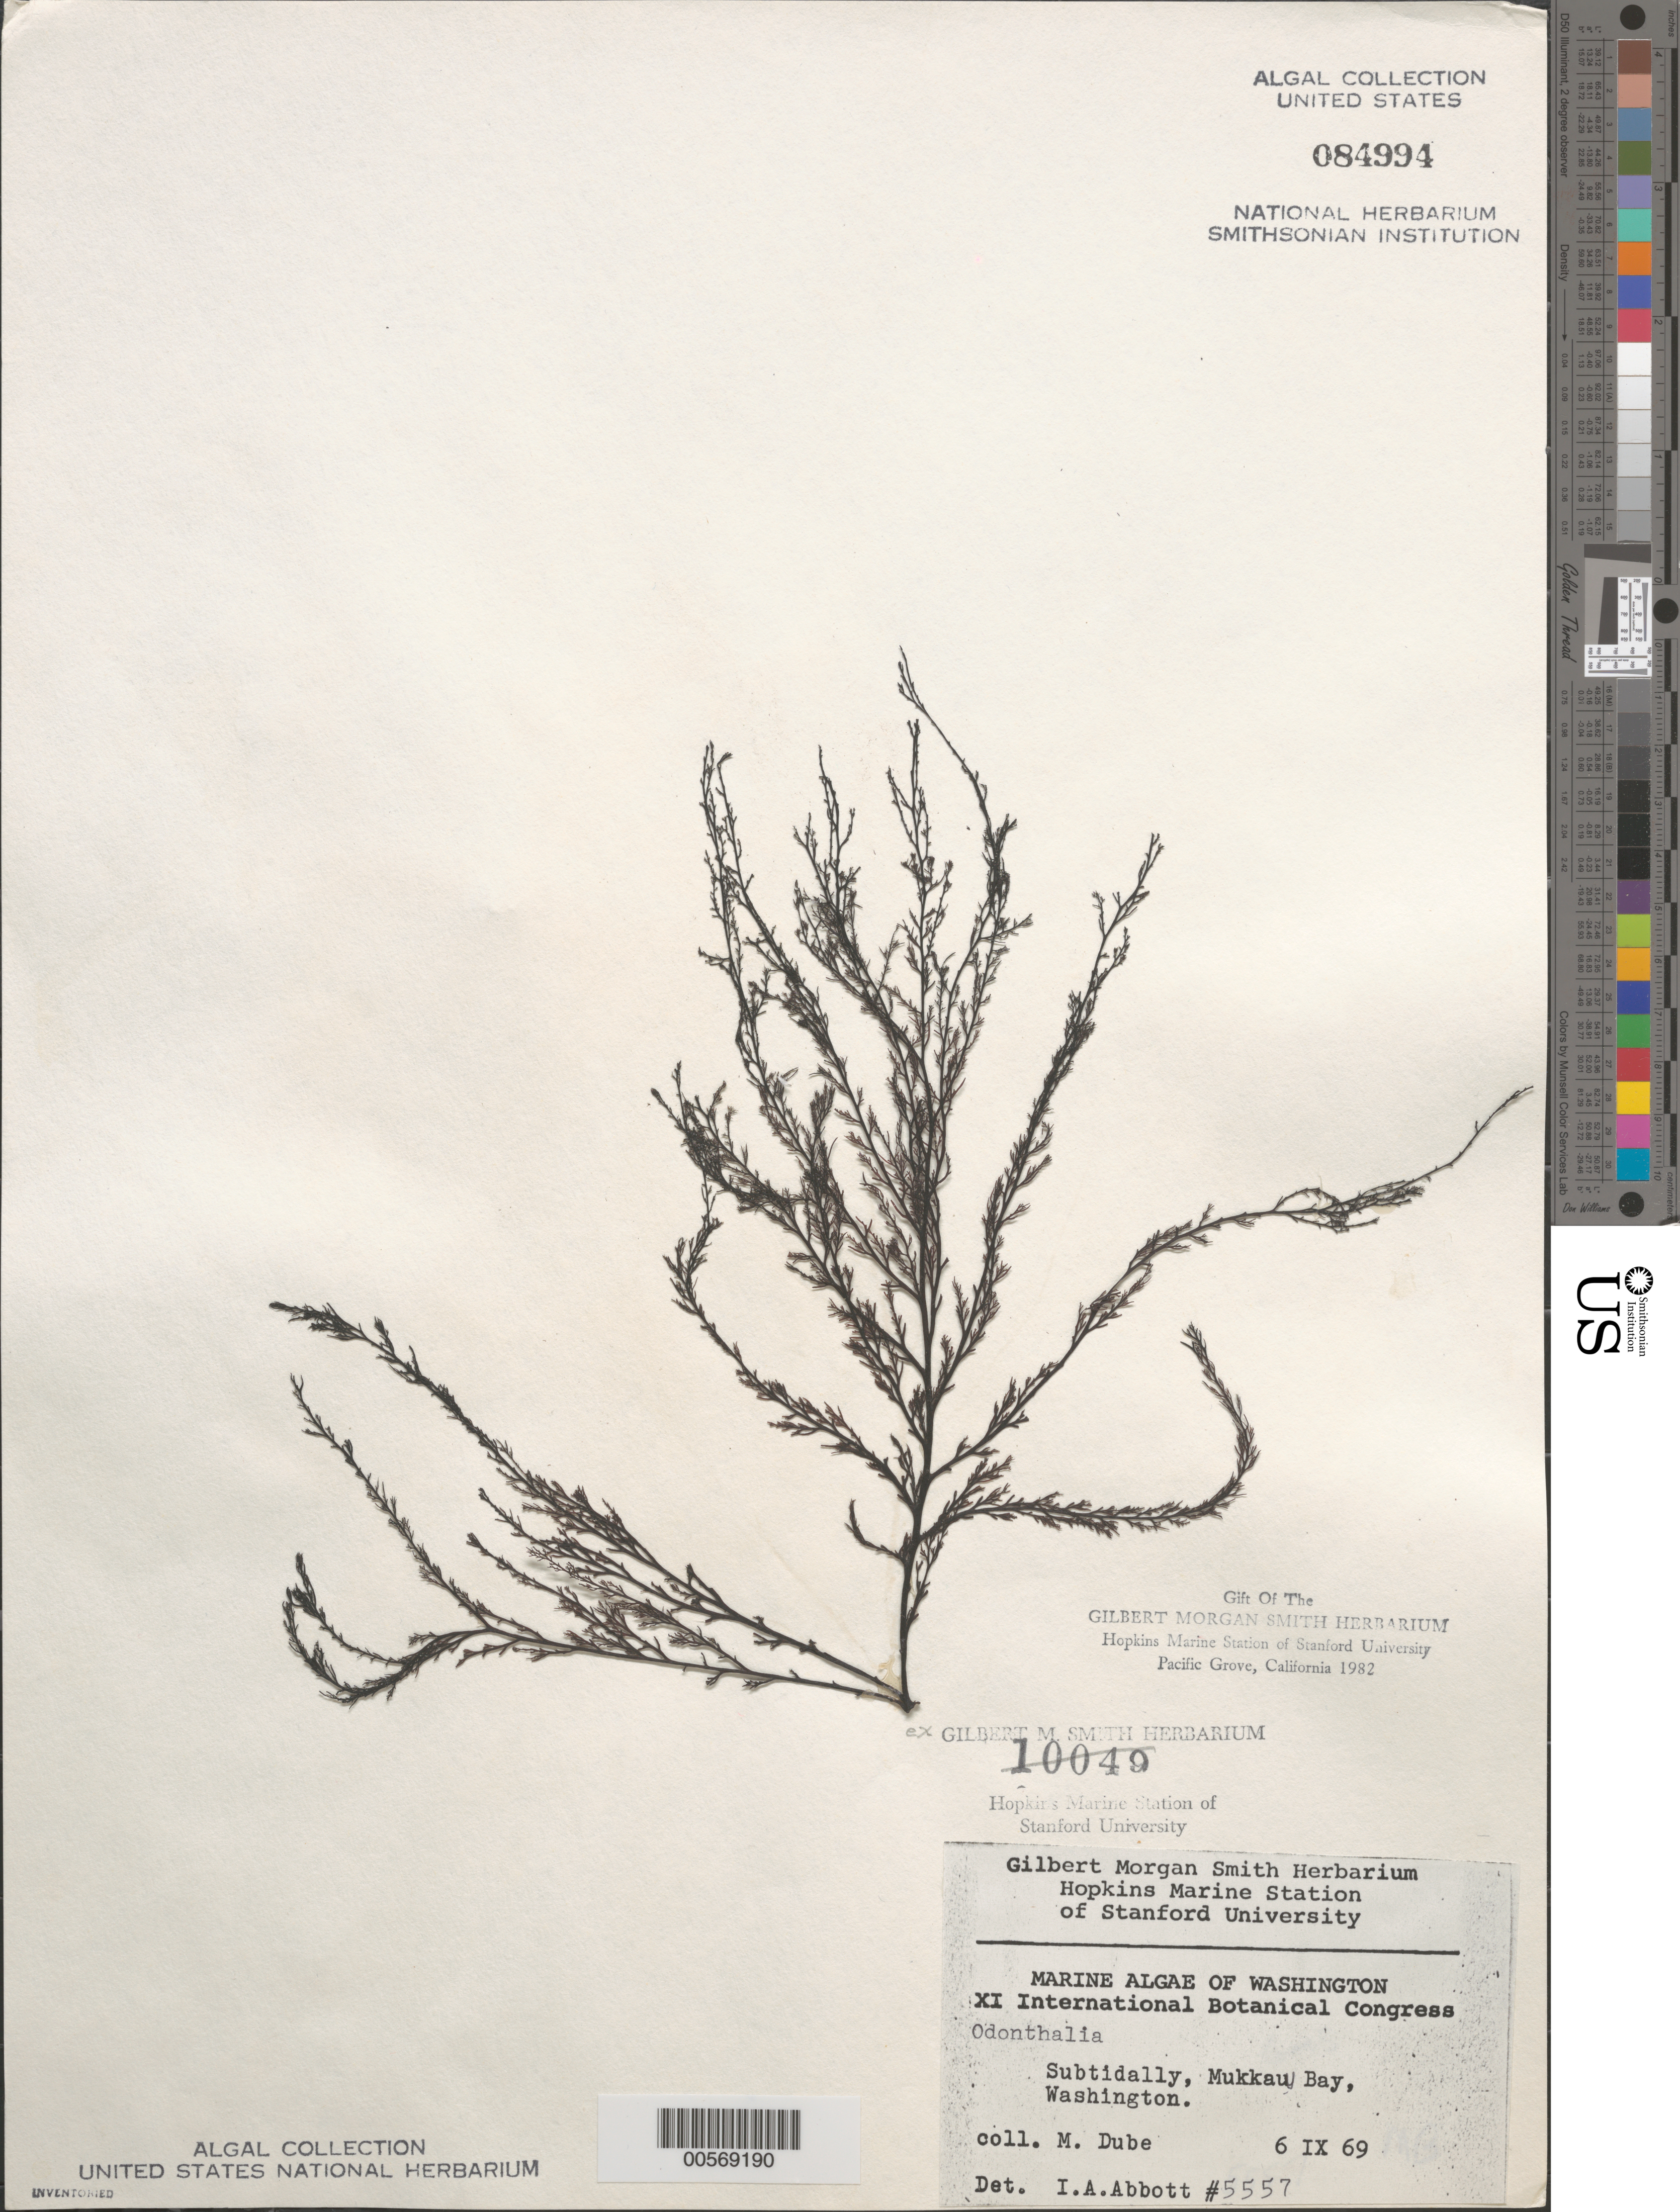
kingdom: Plantae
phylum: Rhodophyta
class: Florideophyceae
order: Ceramiales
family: Rhodomelaceae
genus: Odonthalia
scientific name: Odonthalia sp.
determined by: Abbott, Isabella A.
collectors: M. Dube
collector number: IAA 5557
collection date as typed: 06 Sep 1969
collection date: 1969-09-06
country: United States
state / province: Washington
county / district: Clallam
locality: Mukkaw Bay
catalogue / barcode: US 84994